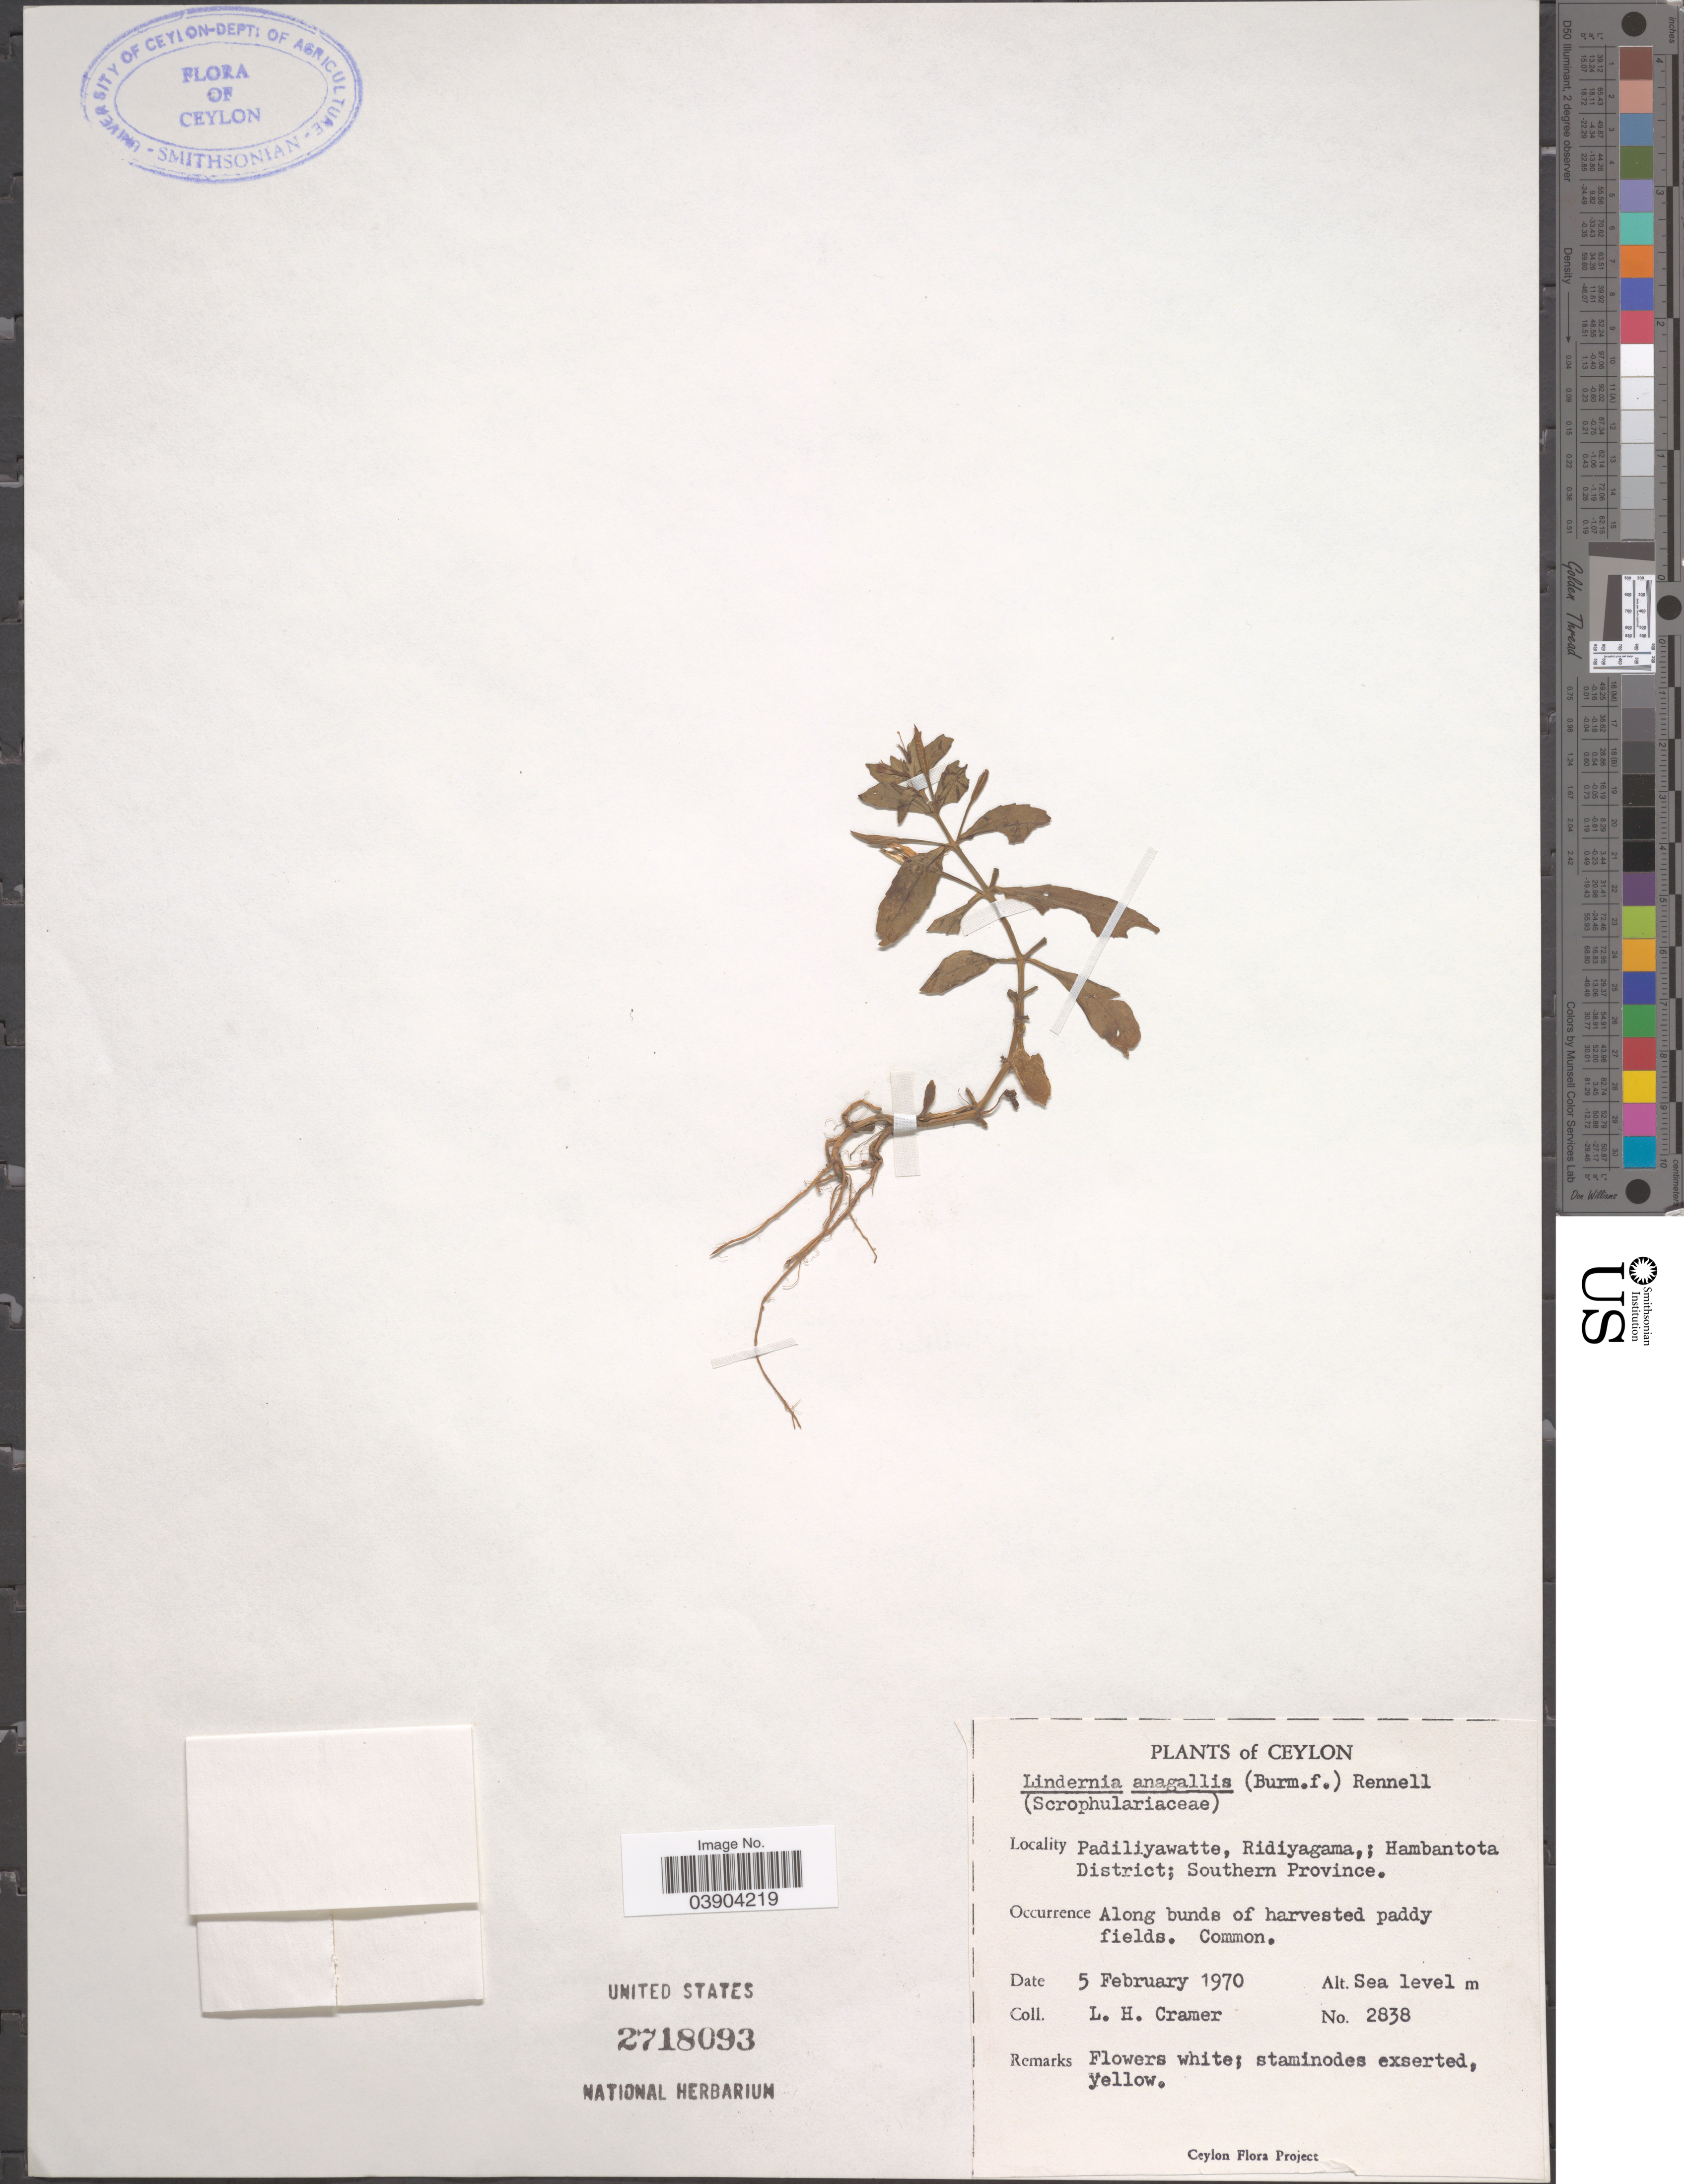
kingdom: Plantae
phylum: Tracheophyta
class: Magnoliopsida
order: Lamiales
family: Linderniaceae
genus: Lindernia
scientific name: Lindernia anagallis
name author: (Burm. f.) Pennell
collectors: L. H. Cramer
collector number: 2838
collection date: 1970-02-05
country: Sri Lanka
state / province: Southern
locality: Ceylon. padiliyawatte, Ridiyagama,; Hambantota District. Along bunds of harvested paddy fields.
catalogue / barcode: US 2718093